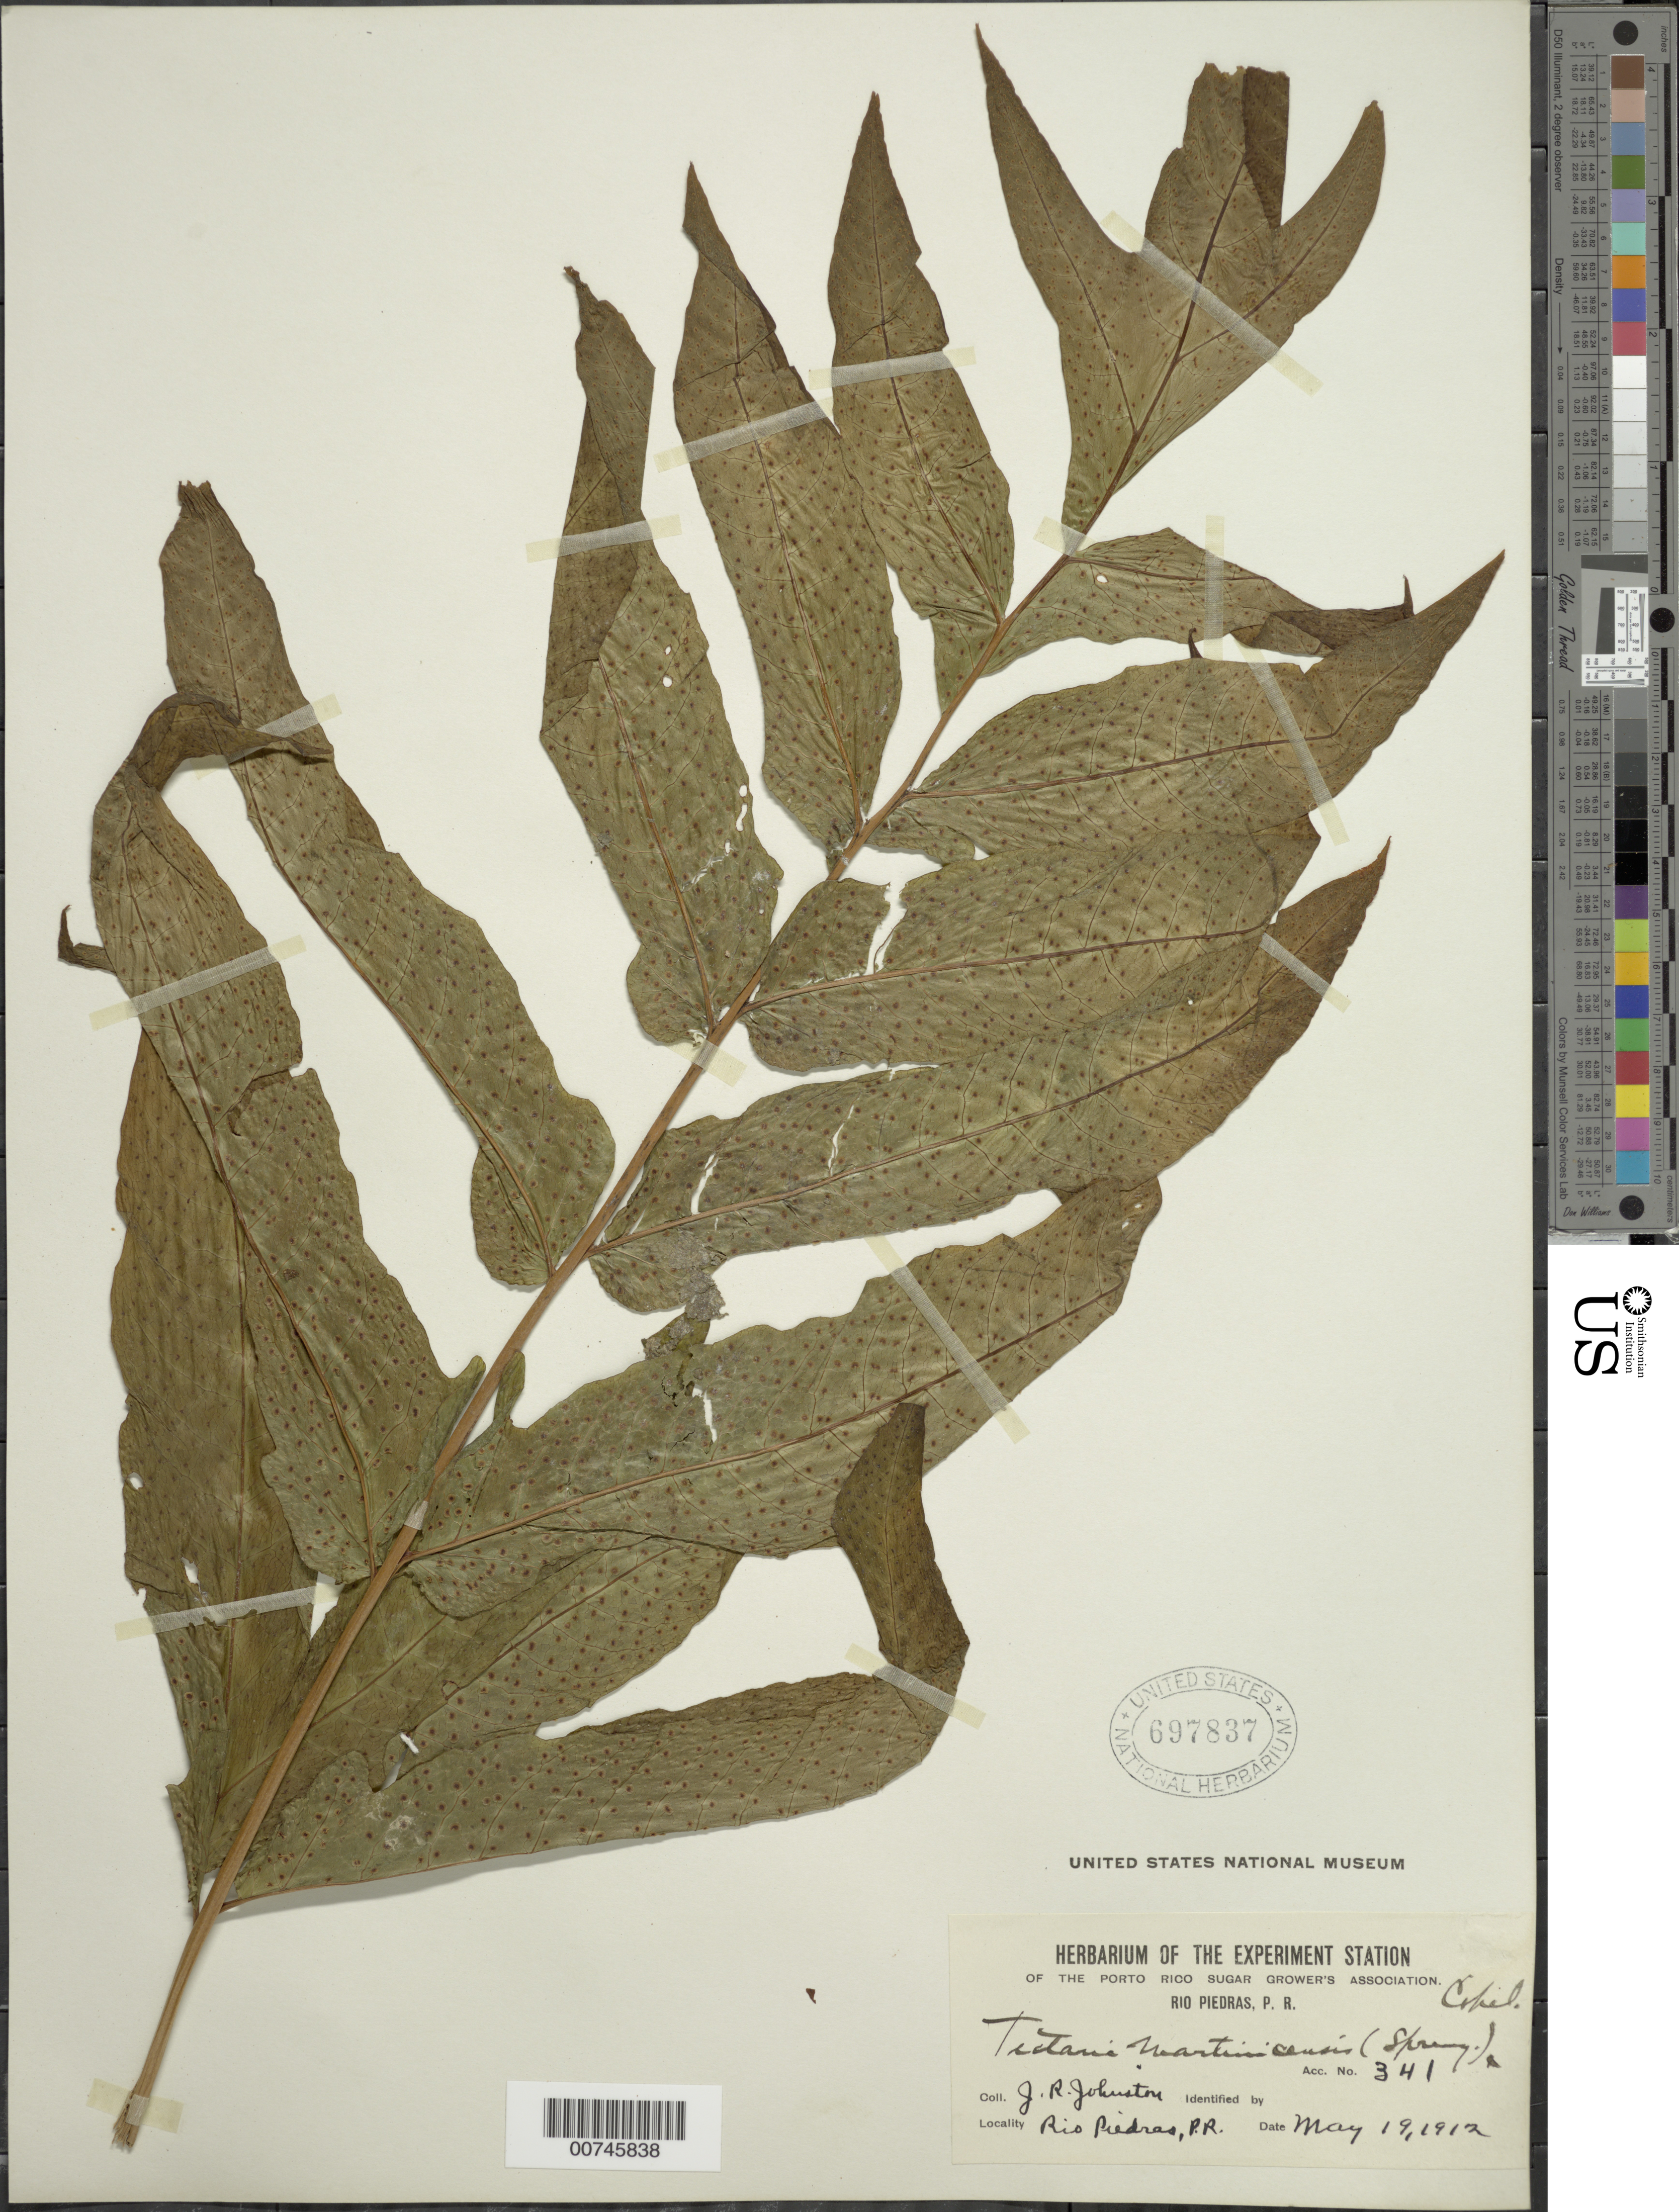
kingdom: Plantae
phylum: Tracheophyta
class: Polypodiopsida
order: Polypodiales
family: Tectariaceae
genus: Tectaria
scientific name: Tectaria incisa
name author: Cav.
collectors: J. Johnston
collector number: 341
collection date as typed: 19 May 1912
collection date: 1912-05-19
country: Puerto Rico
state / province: San Juan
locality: Rio Piedras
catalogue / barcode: US 697837